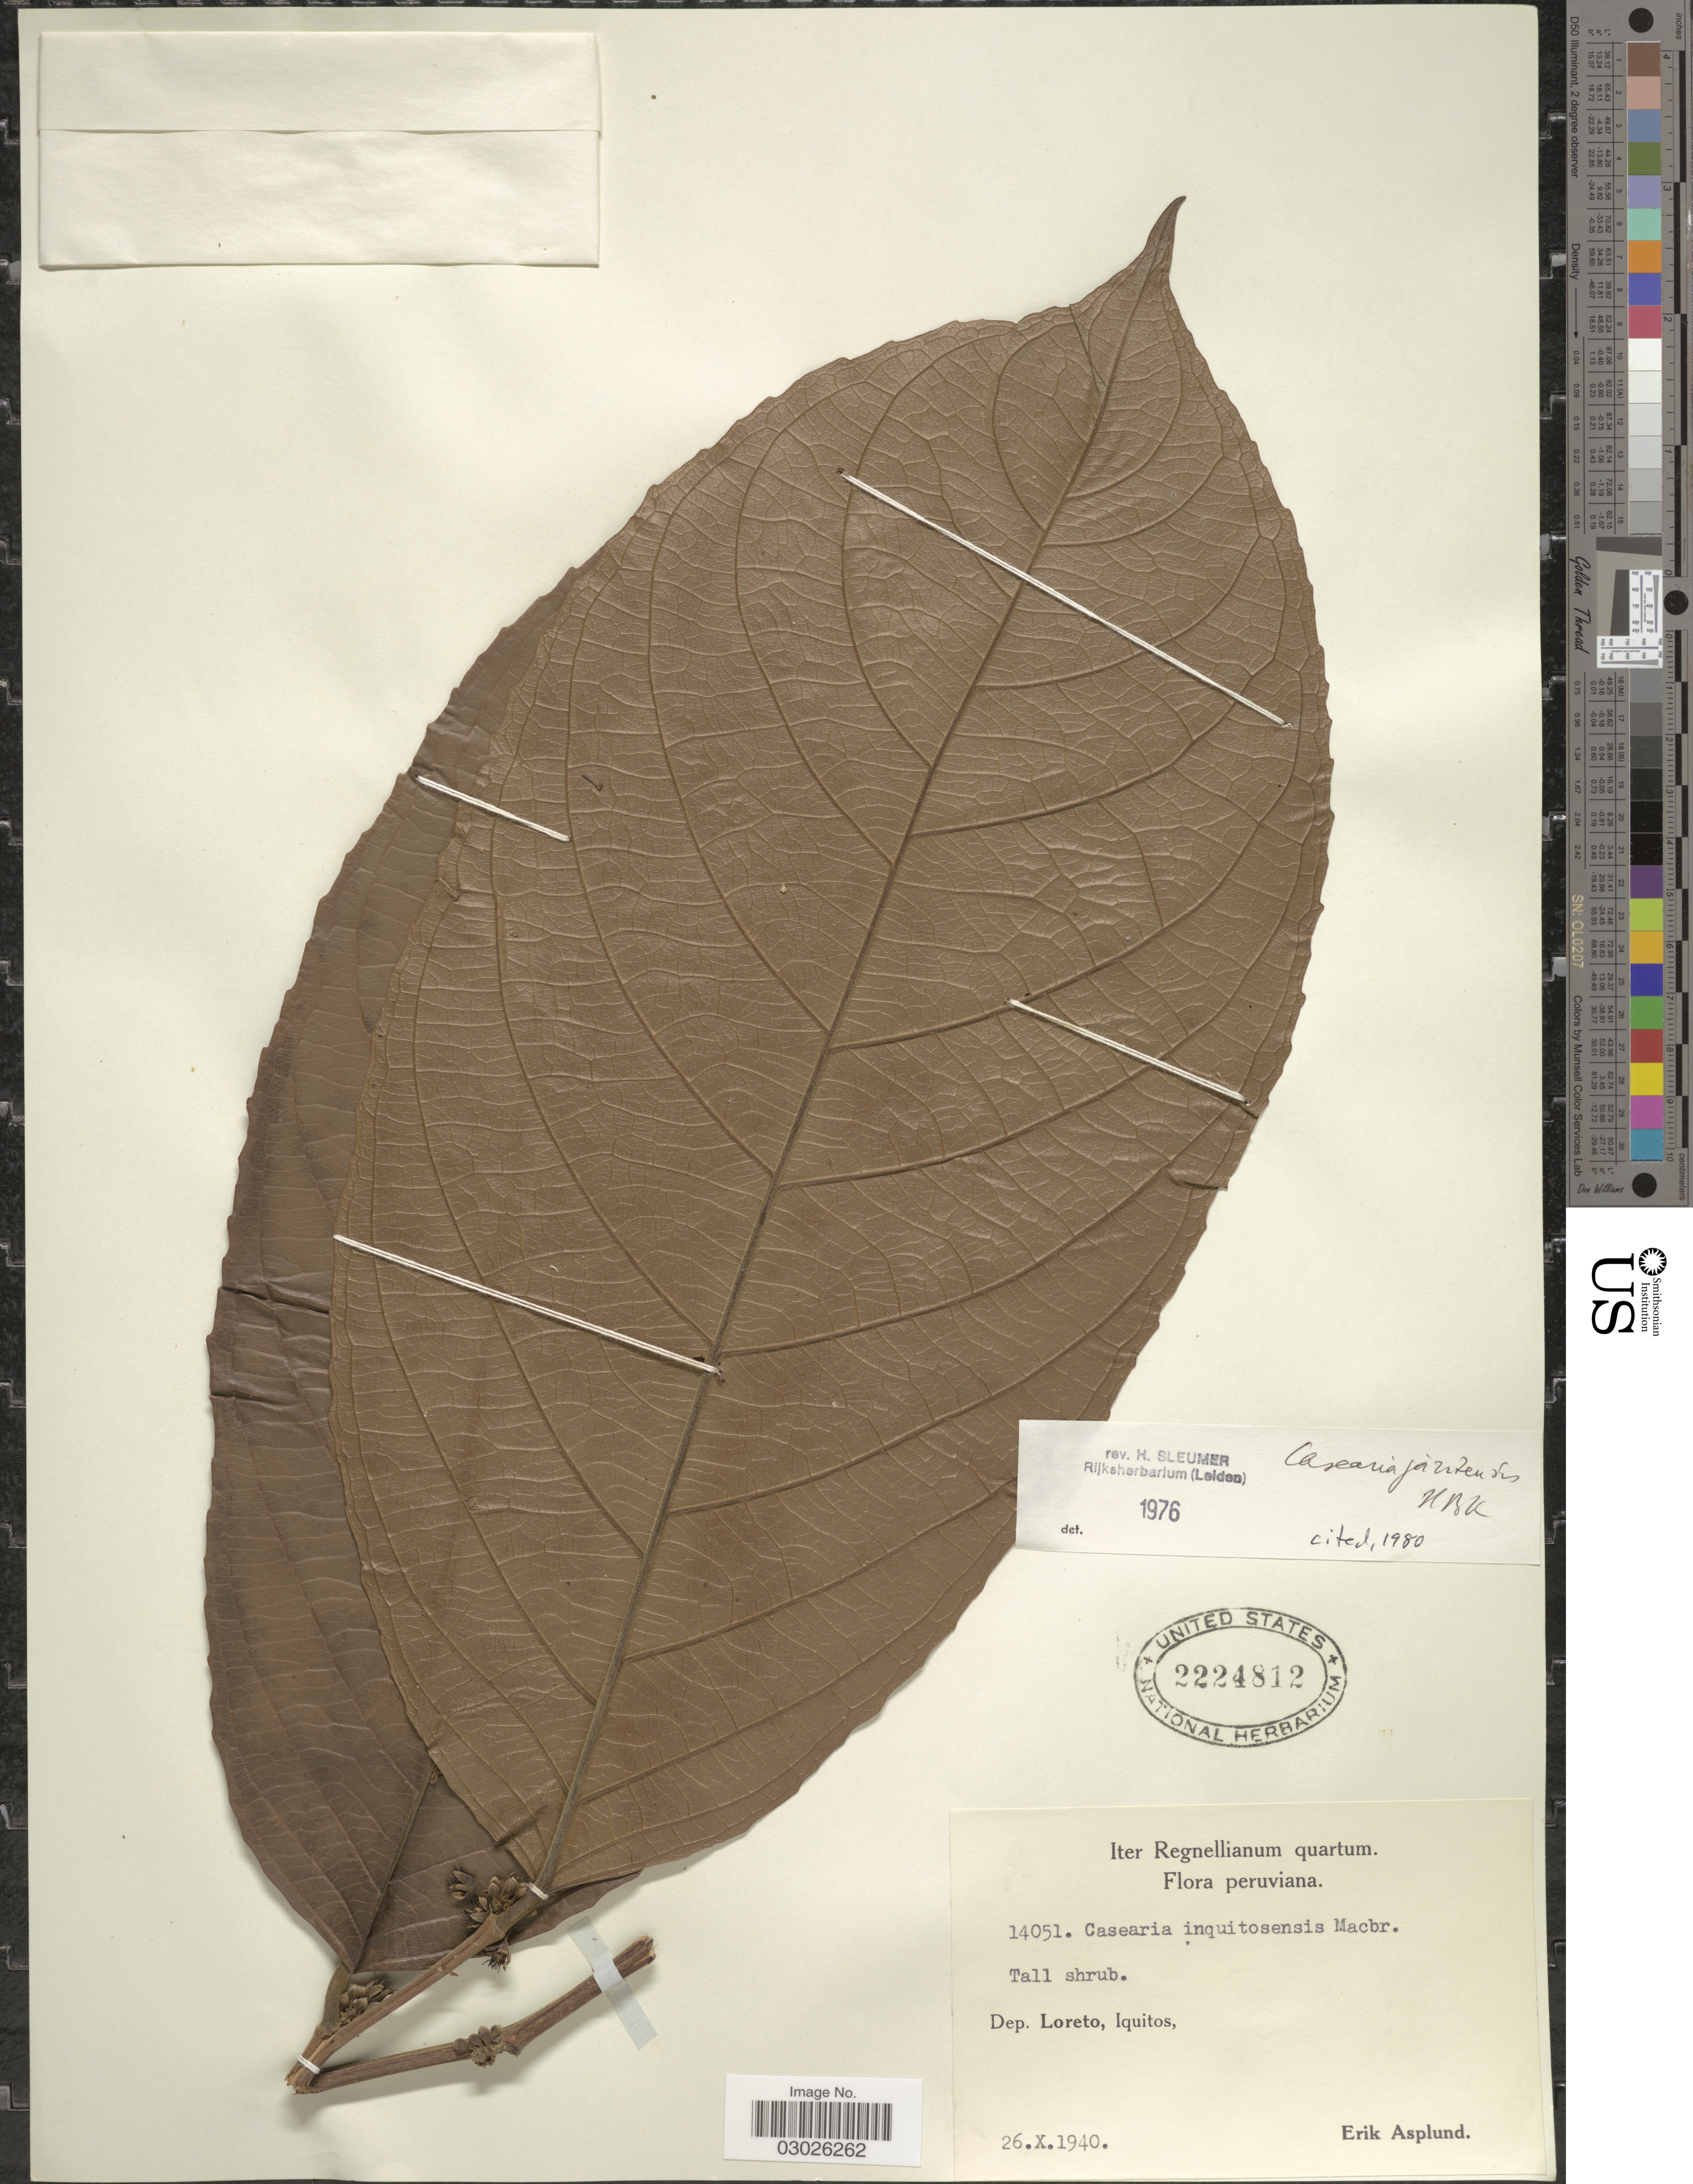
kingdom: Plantae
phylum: Tracheophyta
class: Magnoliopsida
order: Malpighiales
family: Salicaceae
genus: Piparea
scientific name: Piparea multiflora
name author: C.F. Gaertn.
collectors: E. Asplund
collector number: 14051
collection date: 1940-10-26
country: Peru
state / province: Loreto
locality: Dep. Loreto, Iquitos.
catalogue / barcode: US 2224812